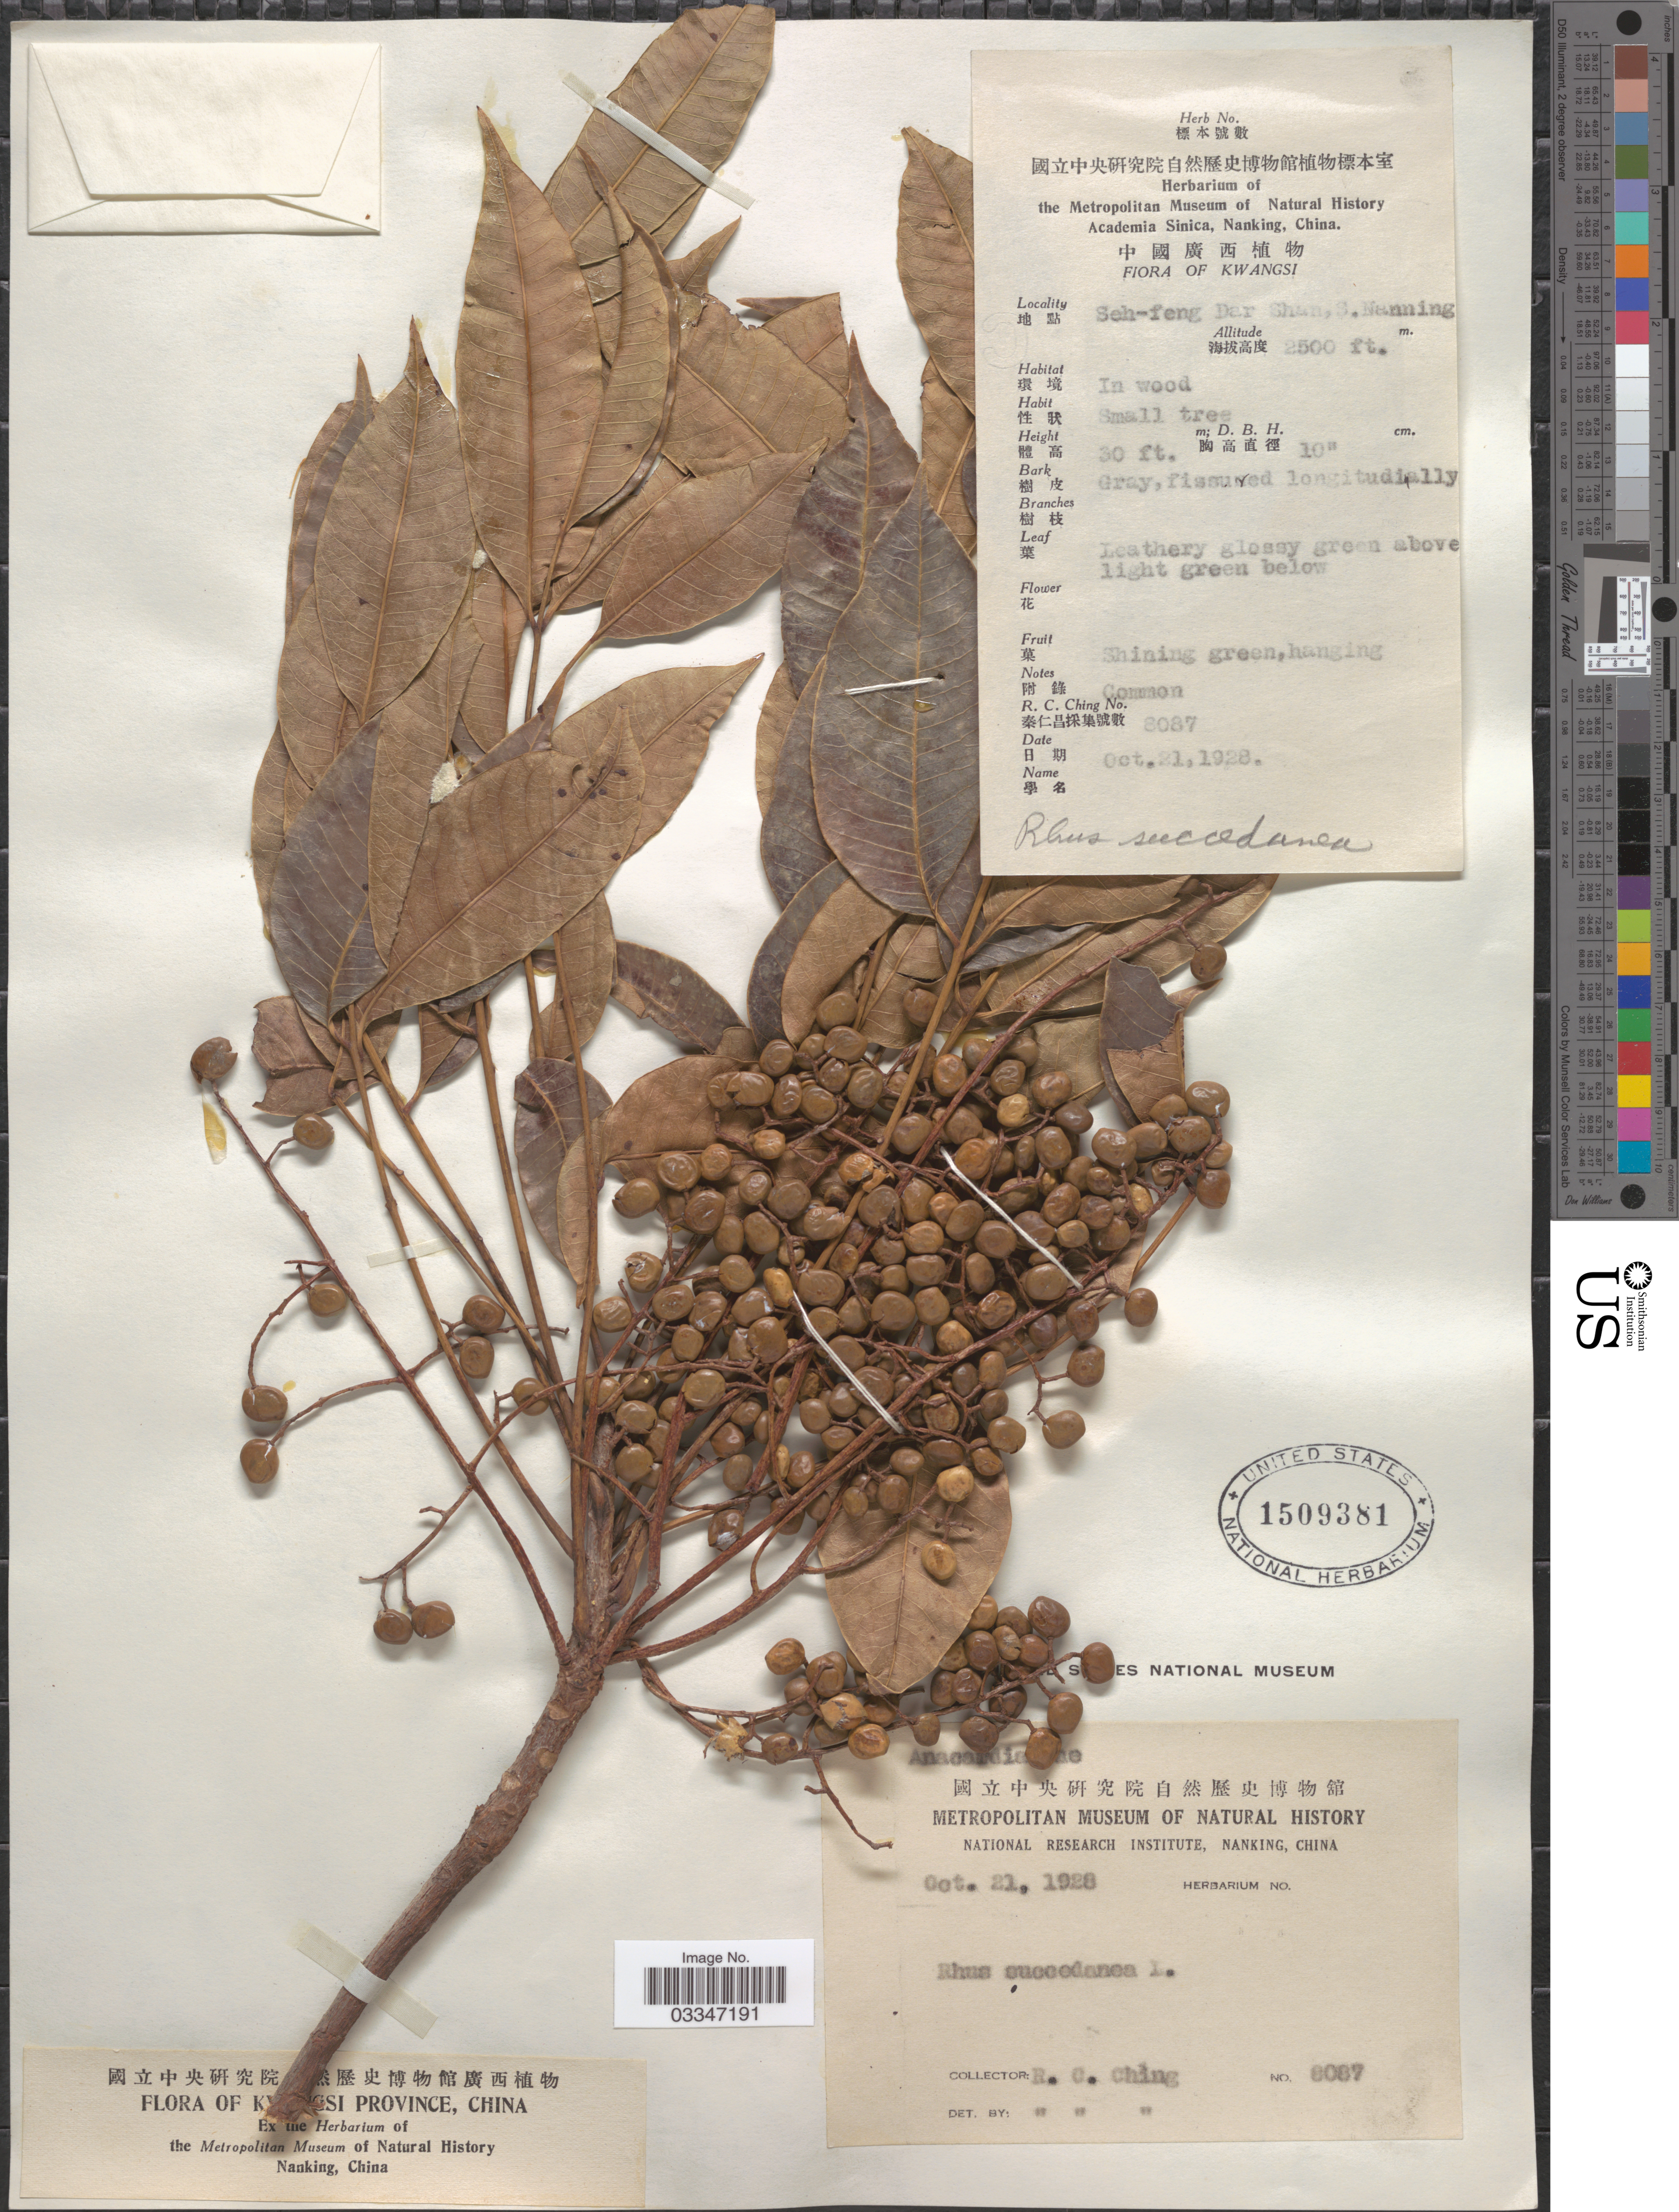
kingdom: Plantae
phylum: Tracheophyta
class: Magnoliopsida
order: Sapindales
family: Anacardiaceae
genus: Rhus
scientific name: Rhus succedanea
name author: L.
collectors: R. C. Ching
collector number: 8087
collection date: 1928-10-21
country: China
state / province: Guangxi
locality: Kwangsi Province.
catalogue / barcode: US 1509381